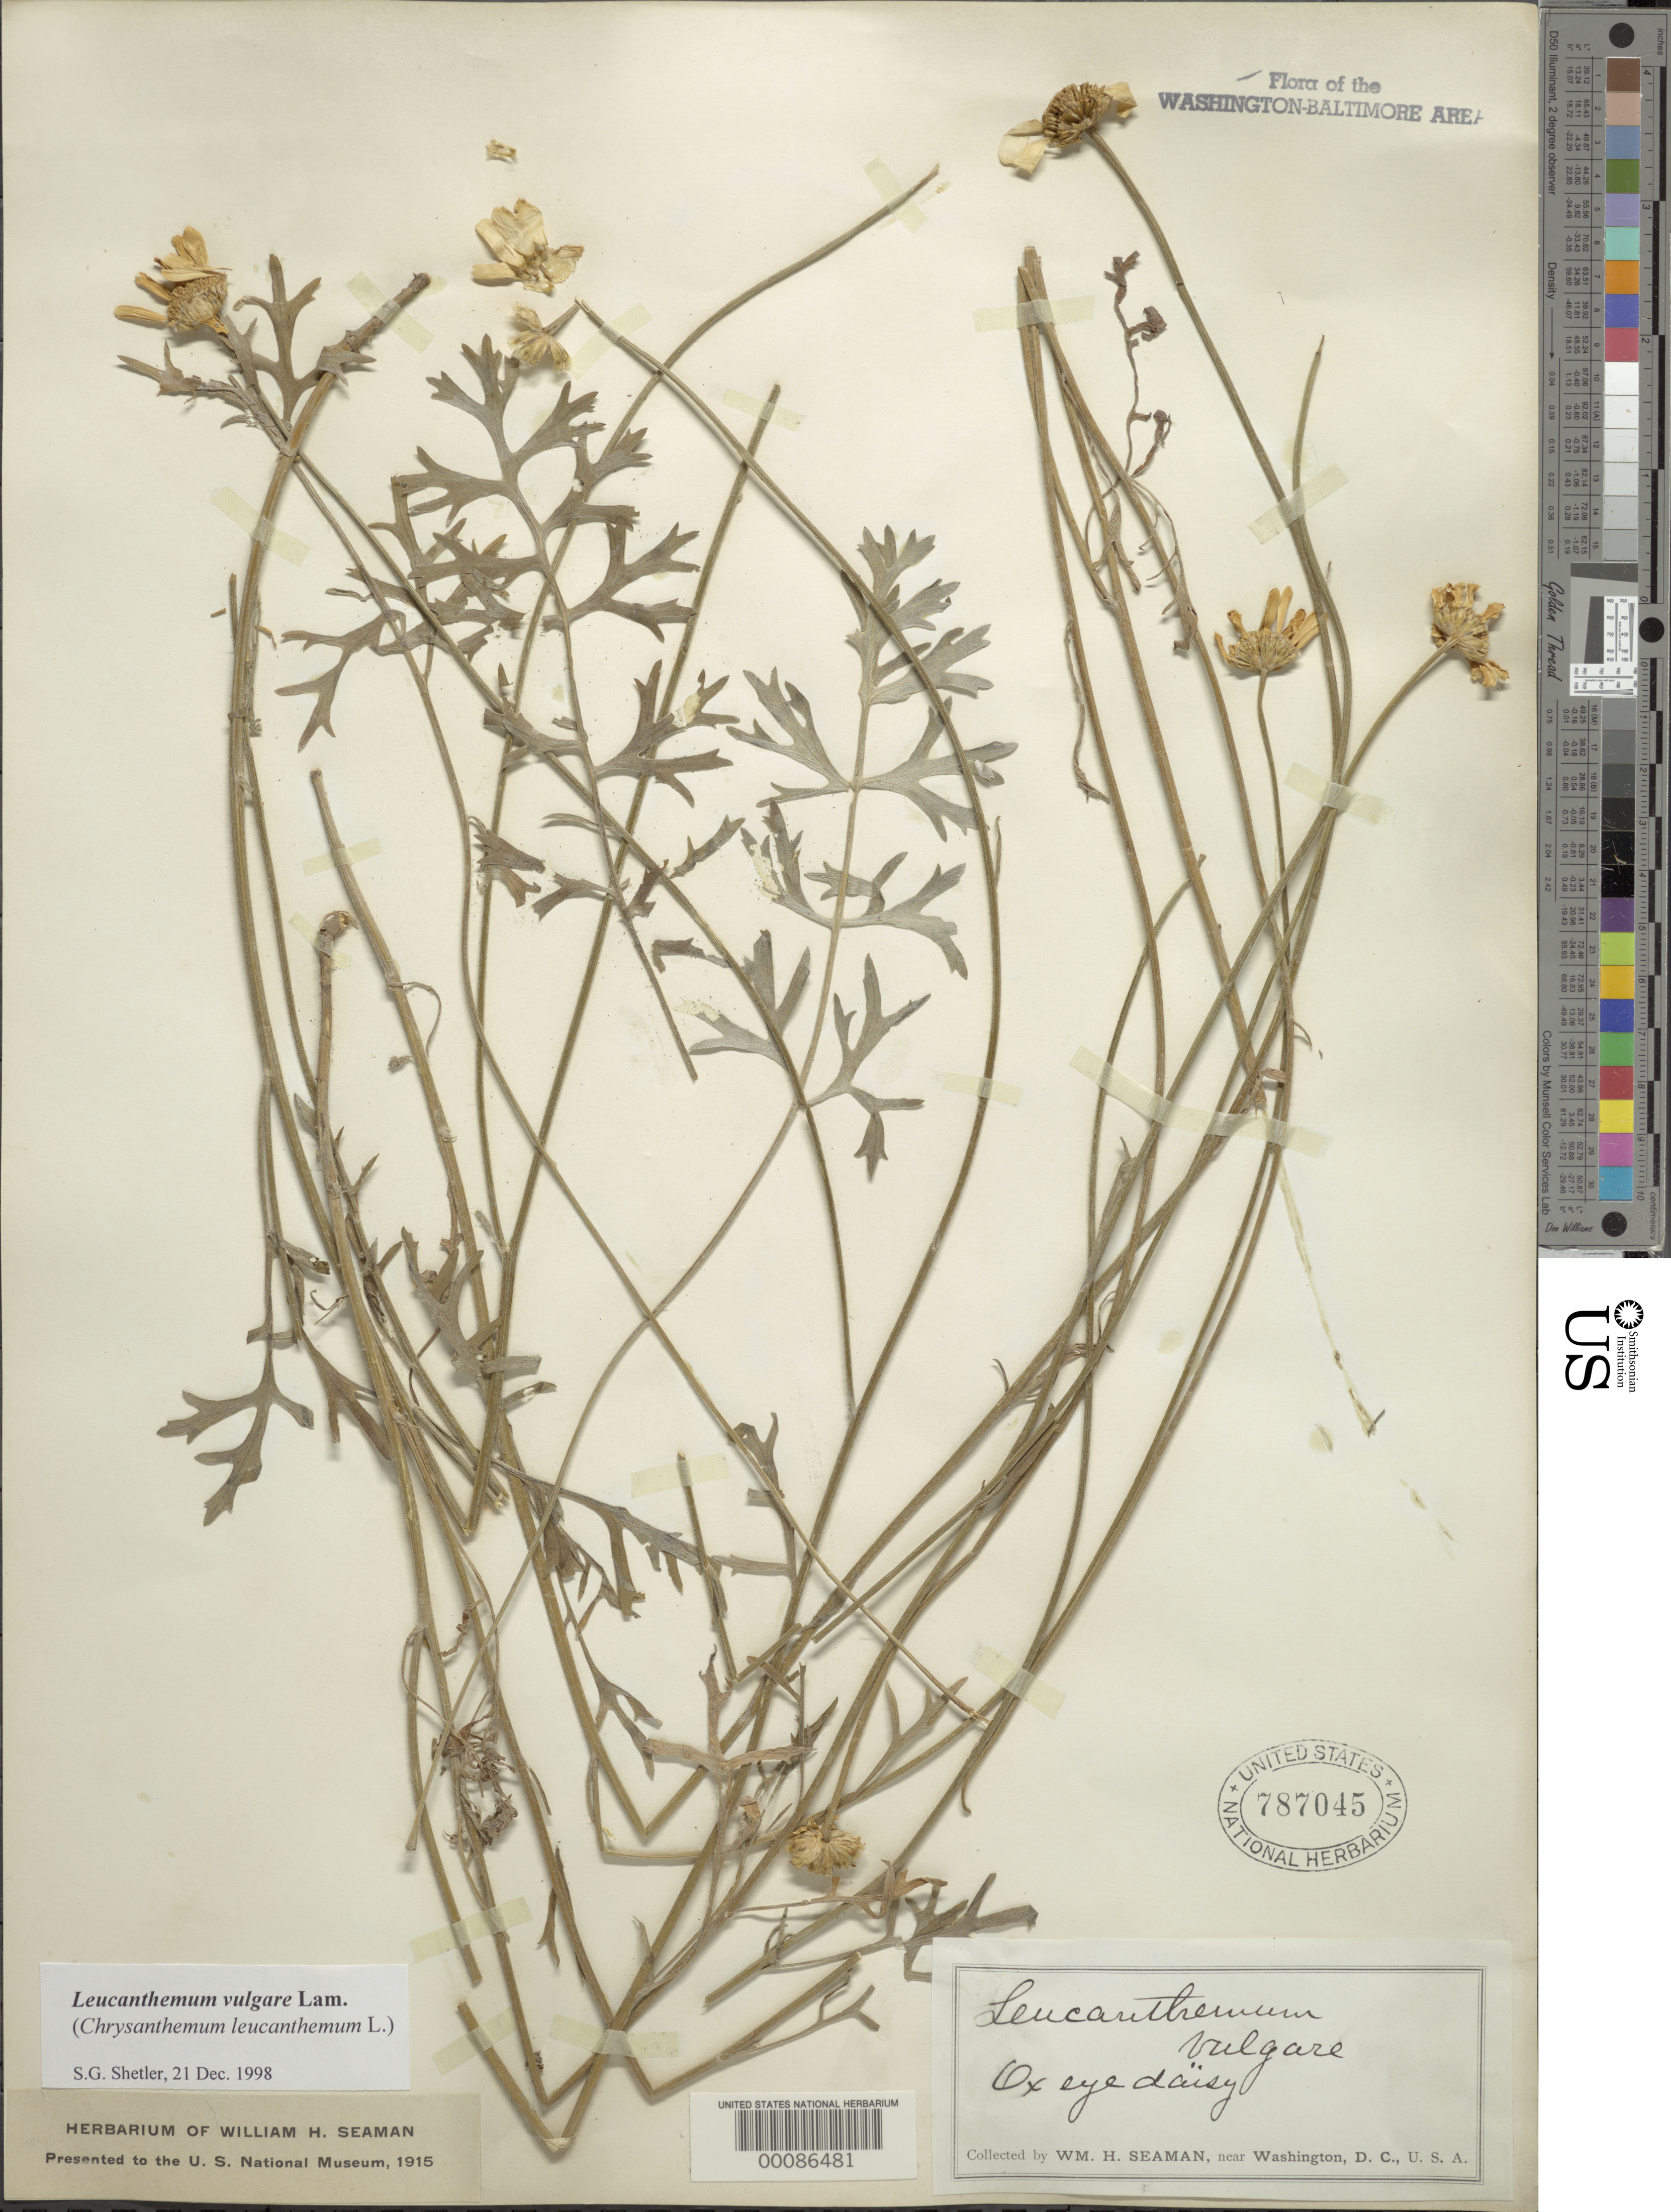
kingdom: Plantae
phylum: Tracheophyta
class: Magnoliopsida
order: Asterales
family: Asteraceae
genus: Leucanthemum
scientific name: Leucanthemum vulgare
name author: Lam.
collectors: W. Seaman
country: United States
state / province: District of Columbia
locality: DC vicinity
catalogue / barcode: US 787045